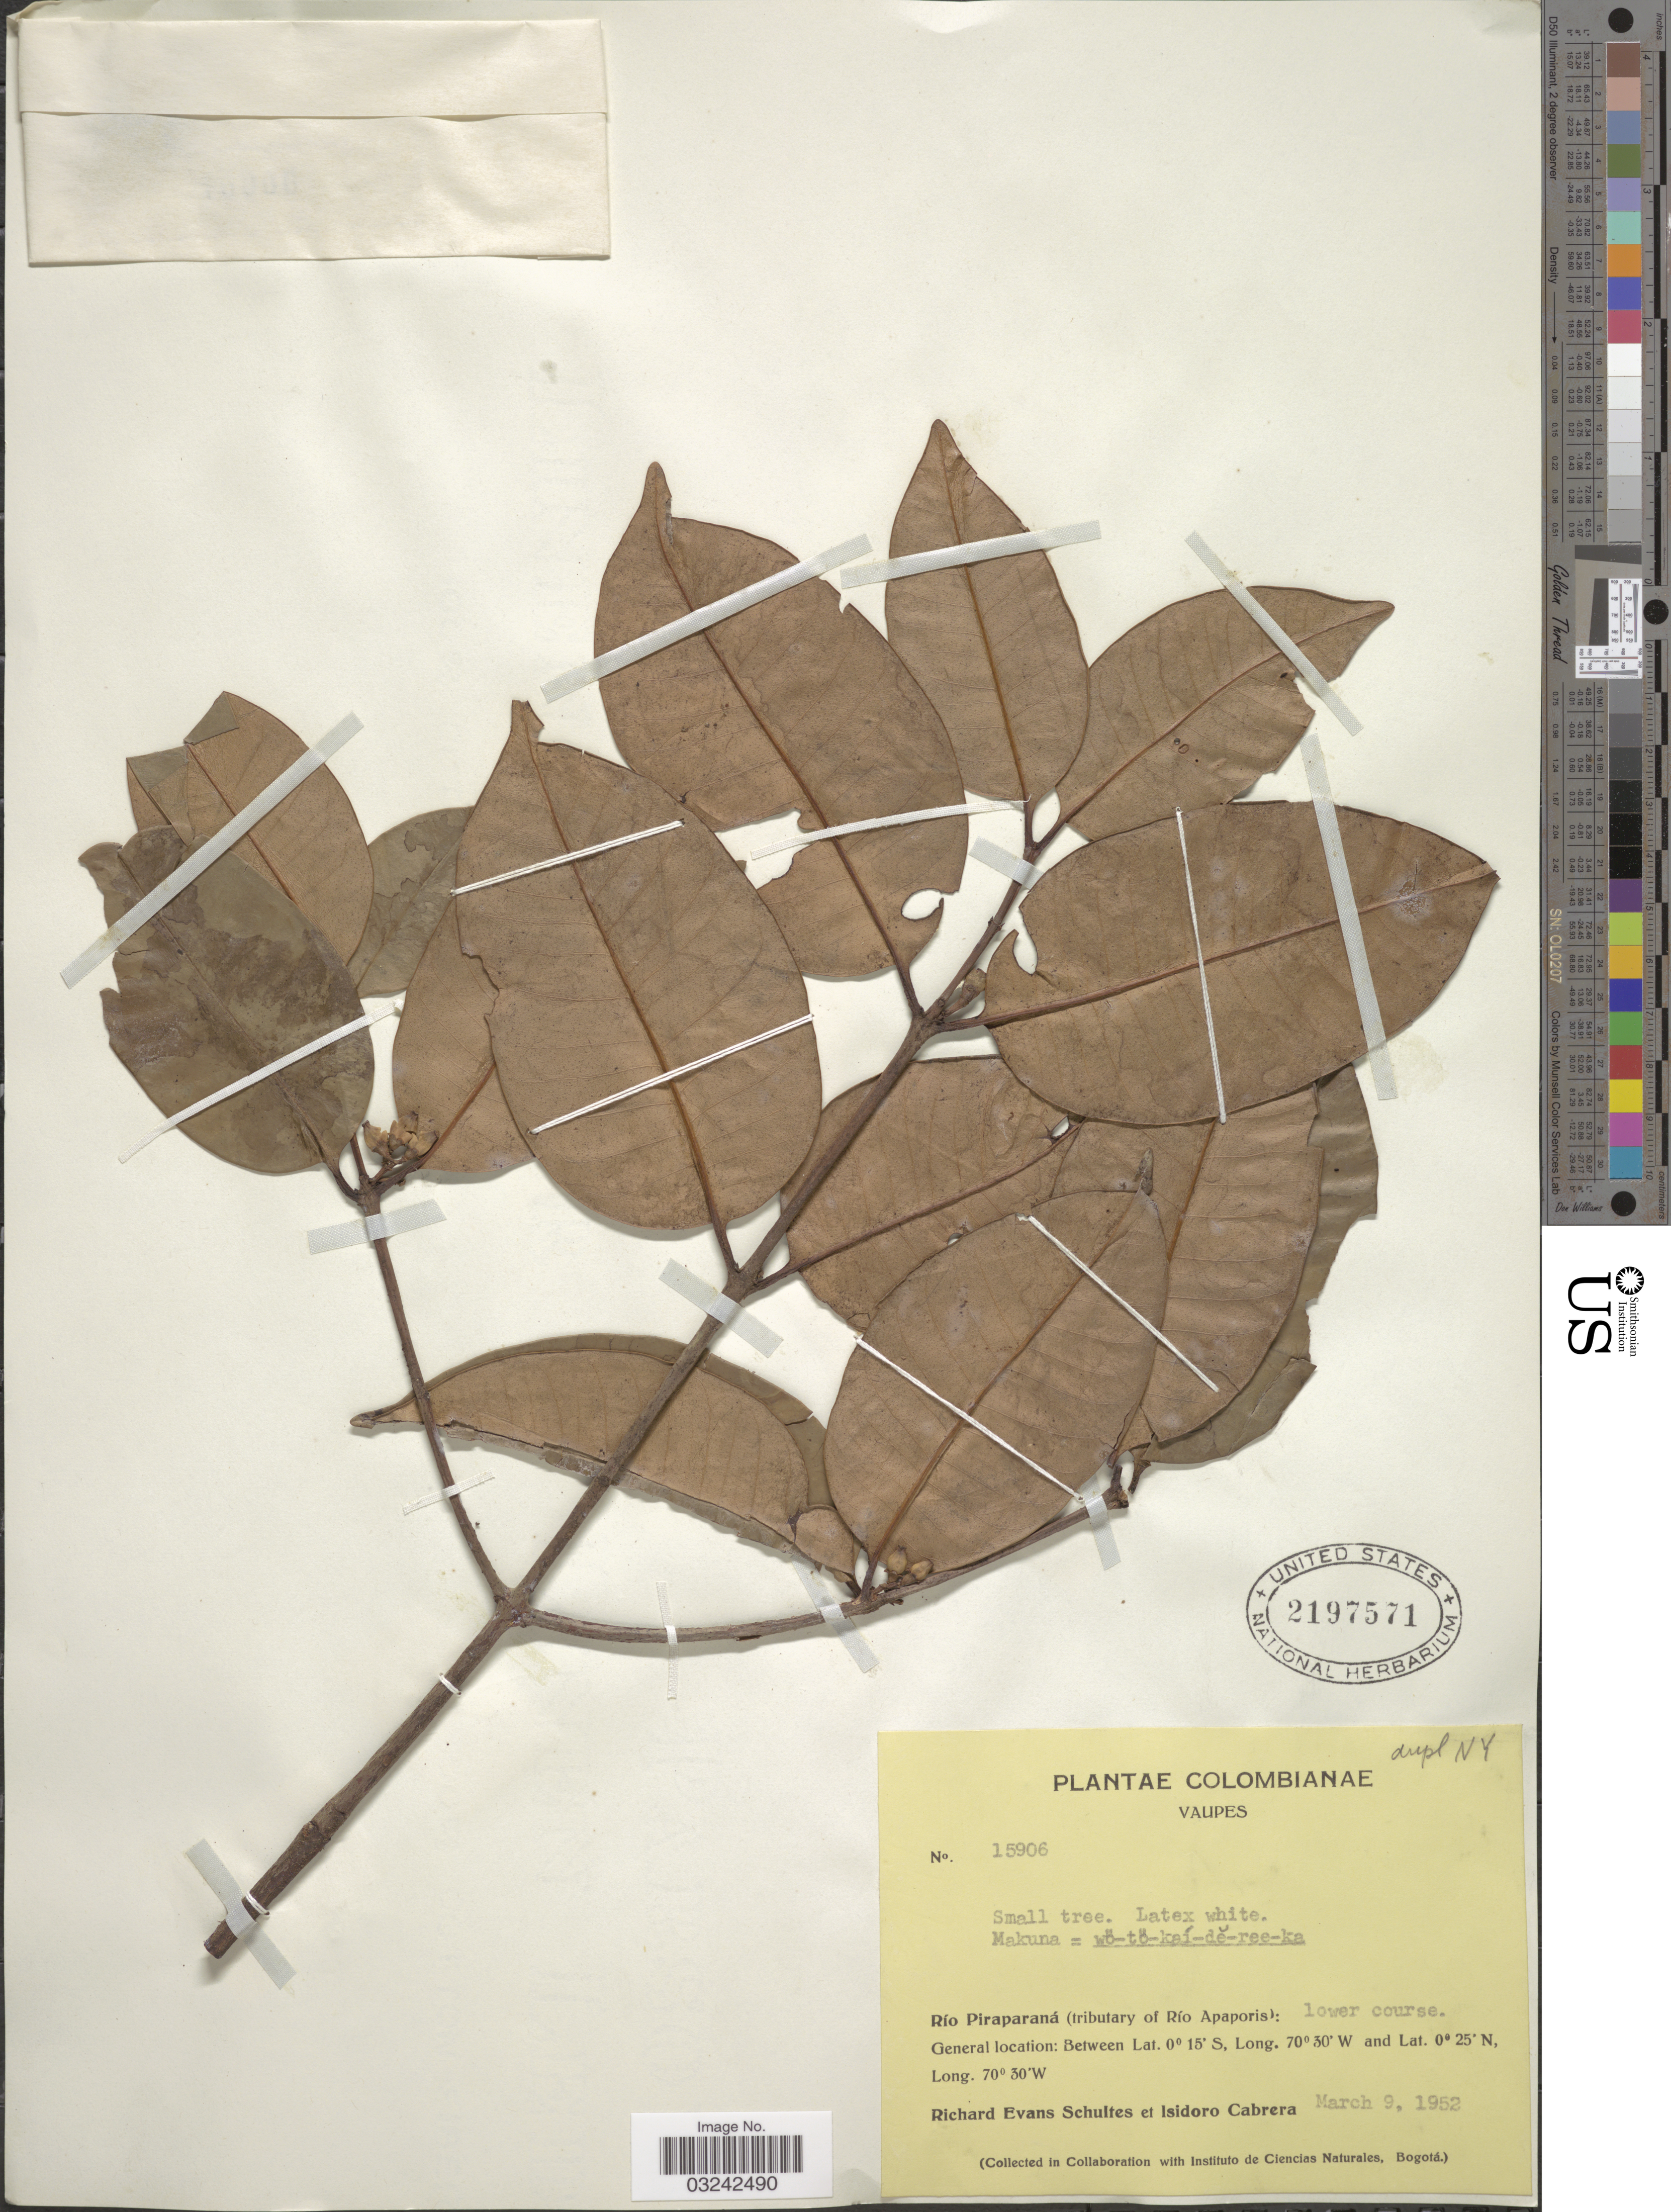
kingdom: Plantae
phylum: Tracheophyta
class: Magnoliopsida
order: Gentianales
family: Apocynaceae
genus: Lacmellea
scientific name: Lacmellea sp.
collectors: R. E. Schultes & I. Cabrera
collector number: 15906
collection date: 1952-03-09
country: Colombia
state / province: Vaupés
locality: Río Piraparaná (tributary of Río Apaporis): lower course.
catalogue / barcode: US 2197571